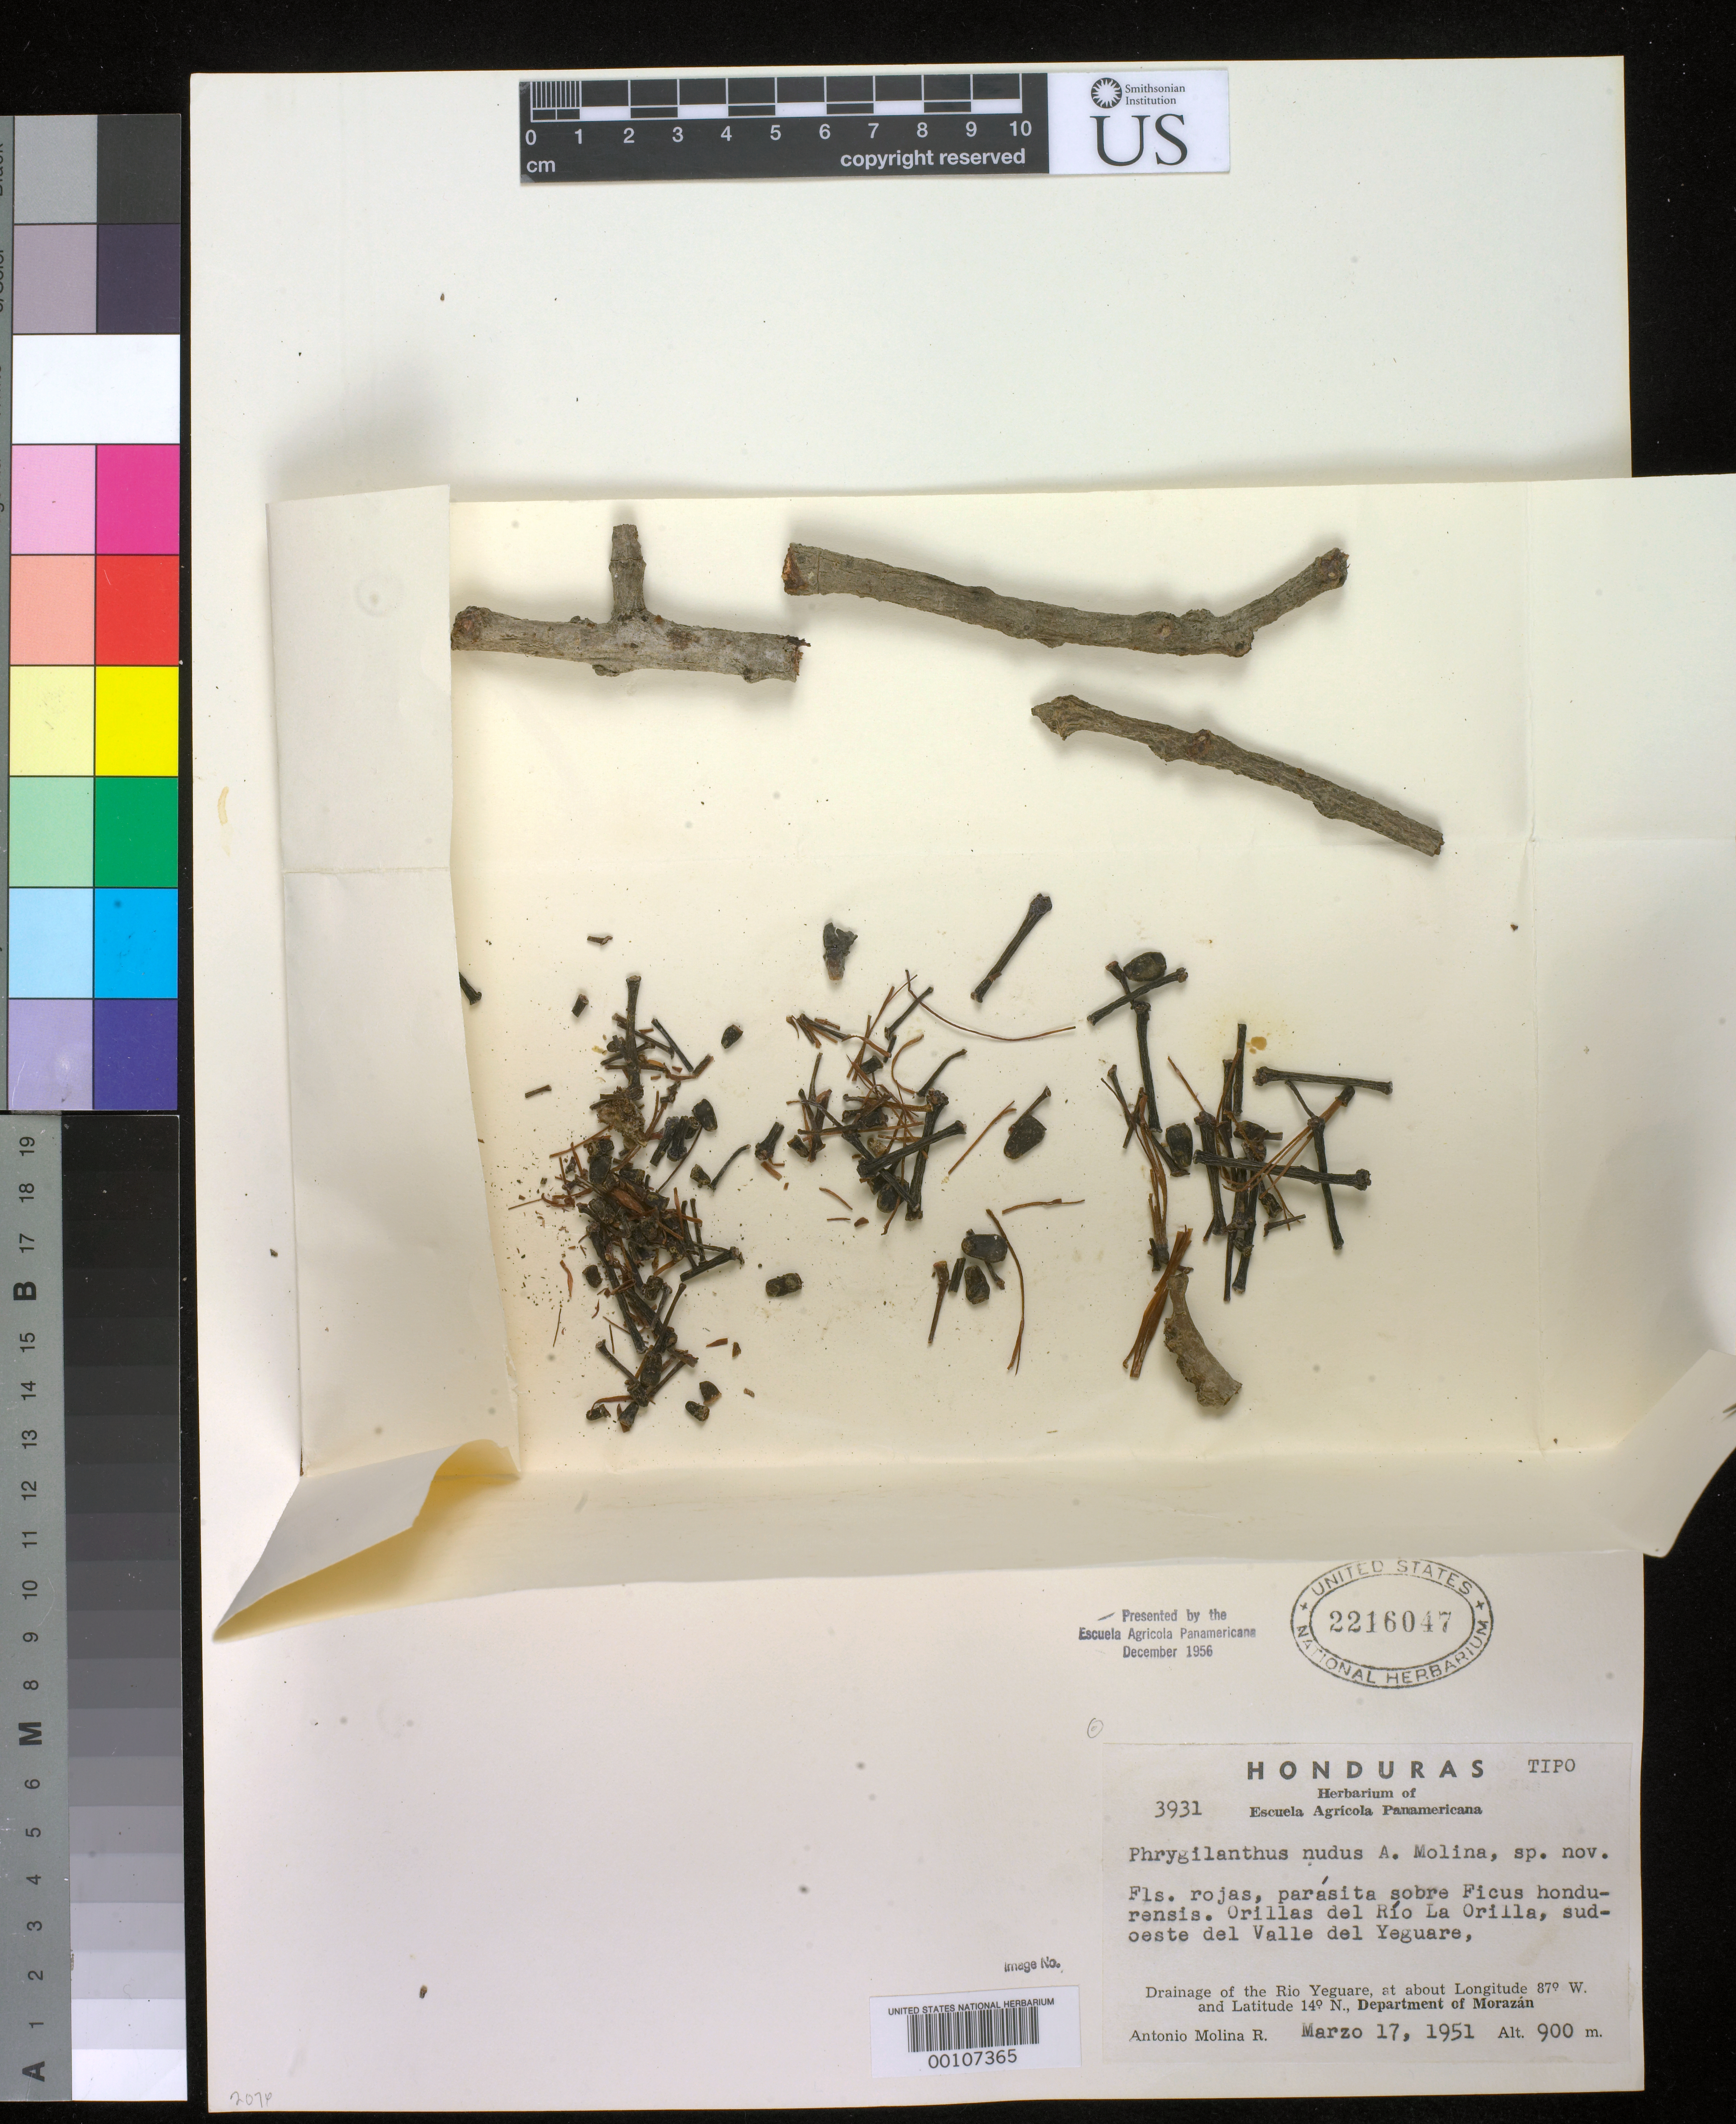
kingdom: Plantae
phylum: Tracheophyta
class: Magnoliopsida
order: Santalales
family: Loranthaceae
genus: Phrygilanthus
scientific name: Phrygilanthus nudus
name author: Ant. Molina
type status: Isotype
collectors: A. Molina R.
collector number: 3931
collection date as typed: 17 Mar 1951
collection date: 1951-03-17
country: Honduras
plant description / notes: "Presented by the Escuela Agricola Panamericana December 1956." Labeled "TIPO", possibly the holotype, transferred from EAP to US? (But see Dorr et al. 2009, Taxon 58: 996 & 1000, who cite holotype still at EAP with US sheet 2216047 an isotype consisting of fragmentary material only)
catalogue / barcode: US 2216047